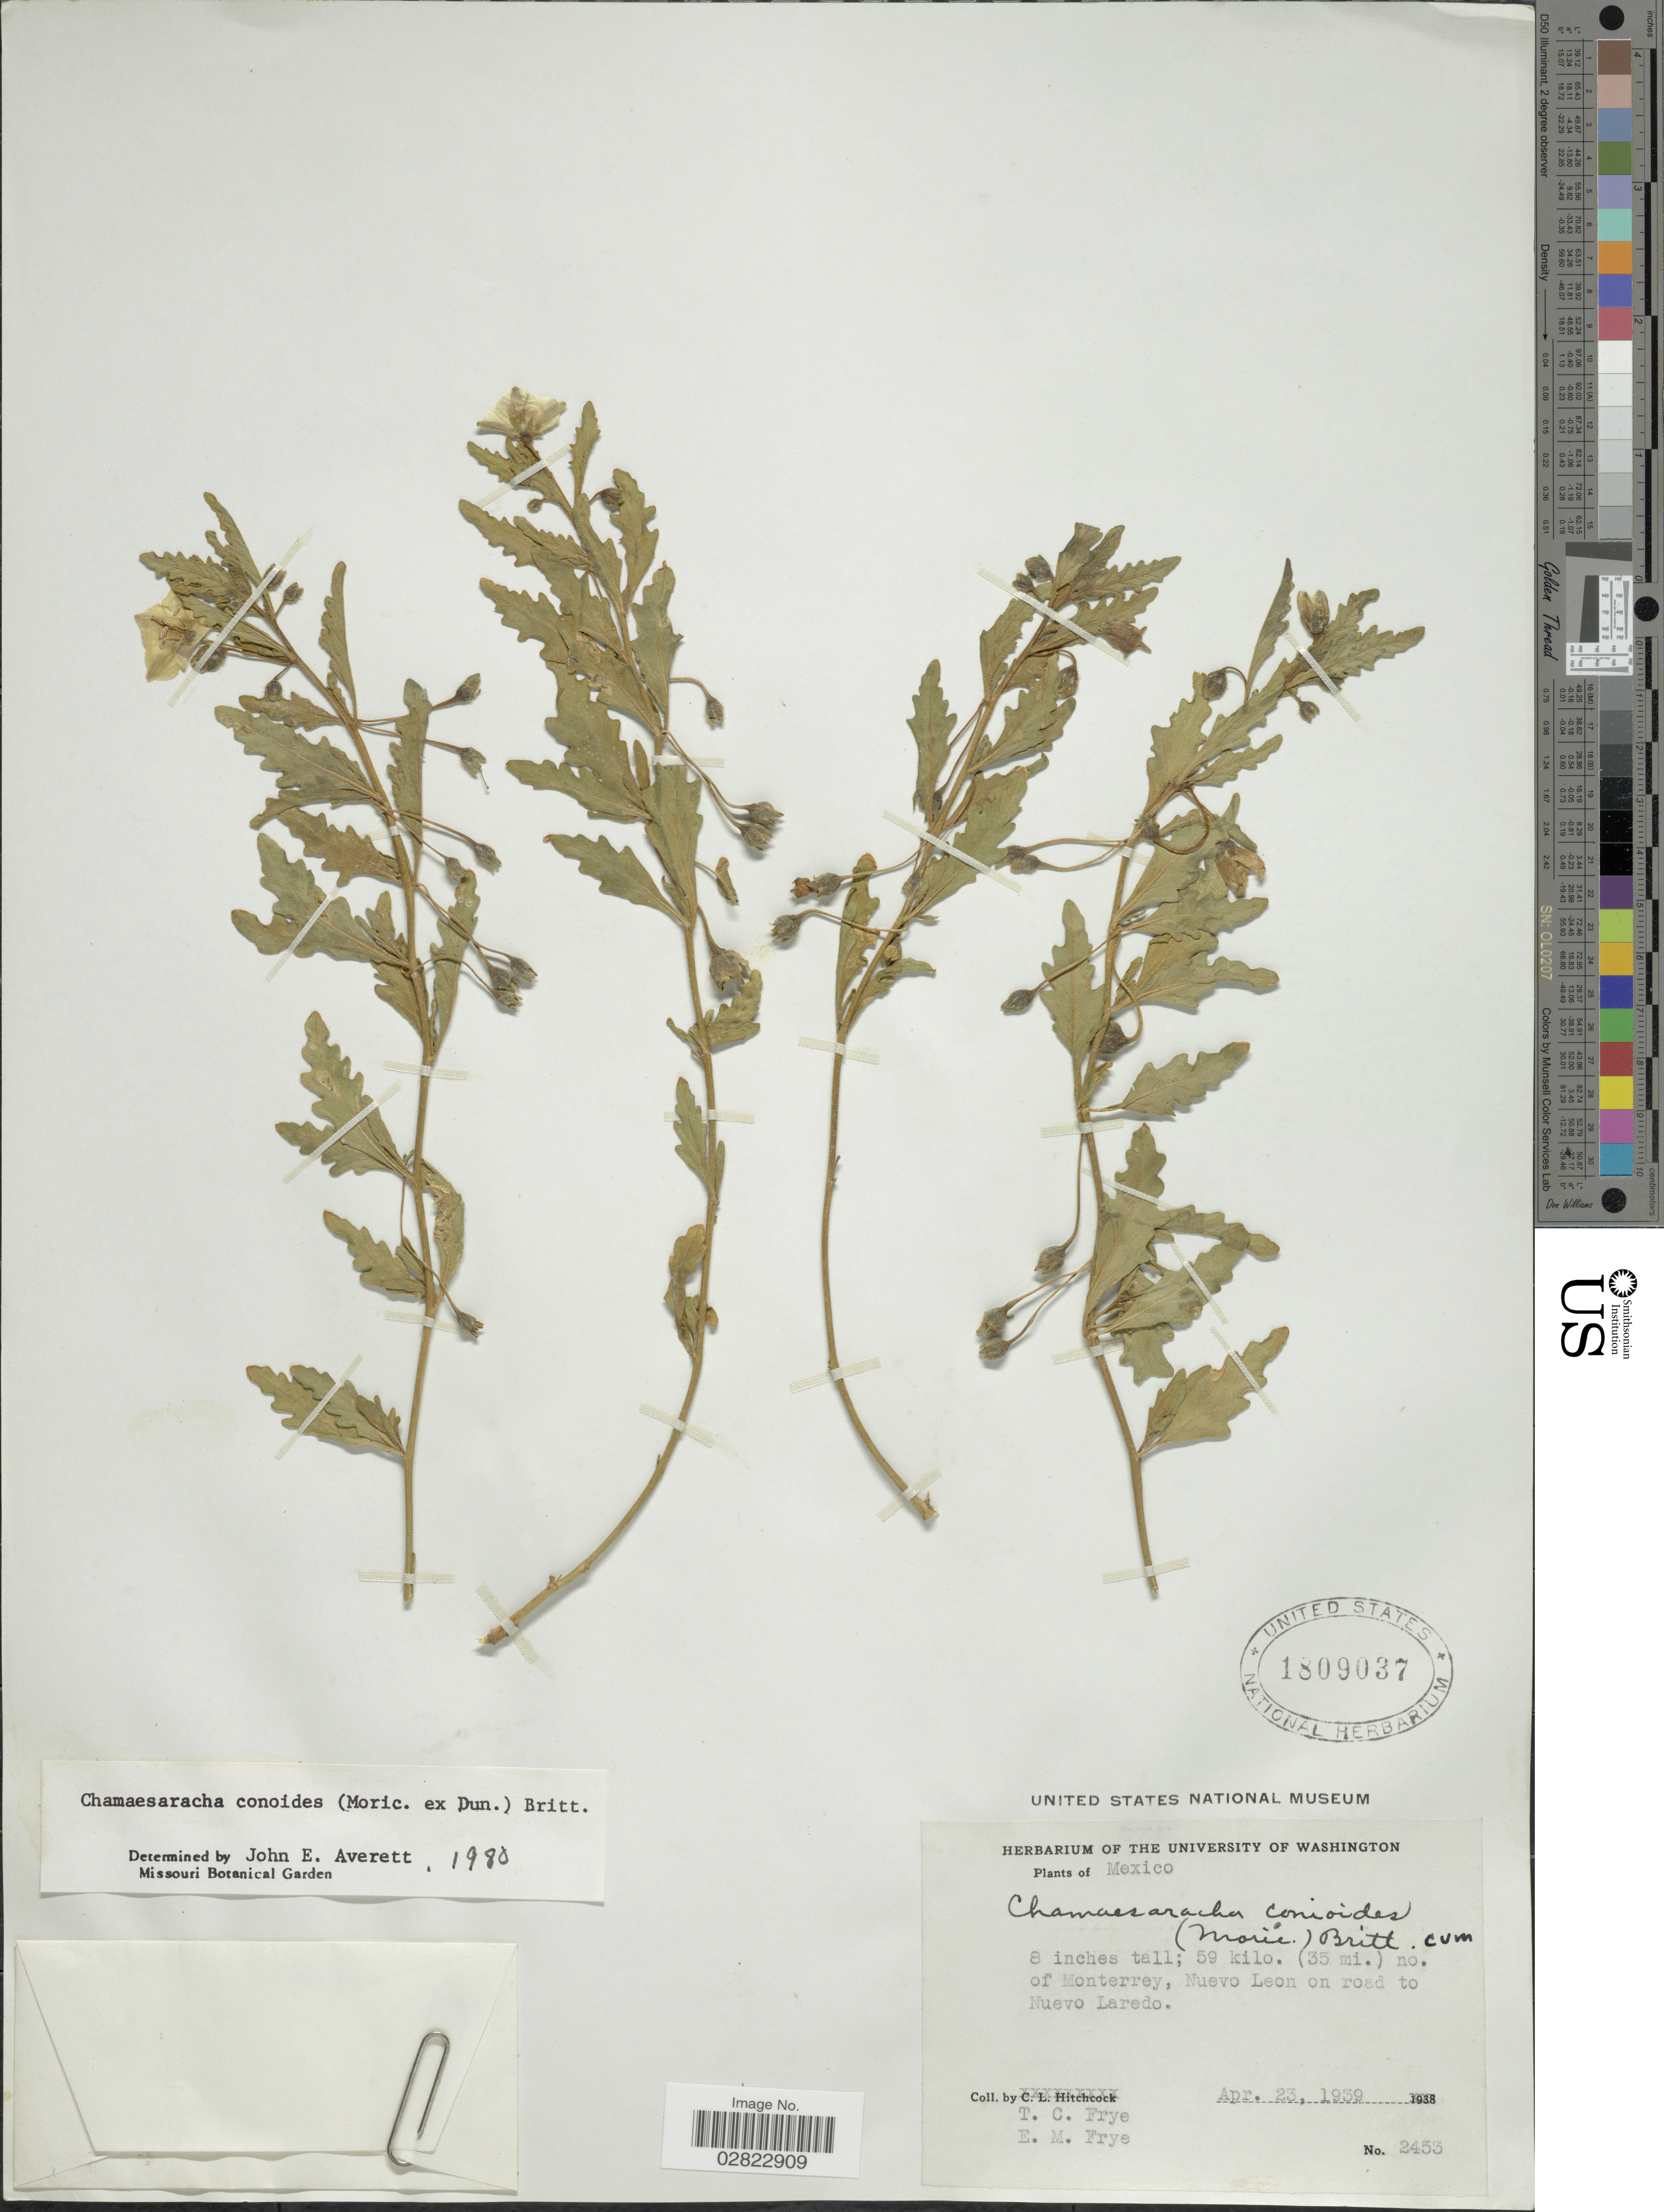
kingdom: Plantae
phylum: Tracheophyta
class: Magnoliopsida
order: Solanales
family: Solanaceae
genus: Chamaesaracha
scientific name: Chamaesaracha coniodes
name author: (Moric. ex Dunal) Britton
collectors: T. C. Frye & E. Frye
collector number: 2453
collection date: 1939-04-23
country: Mexico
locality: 59 kilo. (35 mi.) no. of Monterrey, Nuevo Leon on road to Nuevo Laredo.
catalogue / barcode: US 1809037